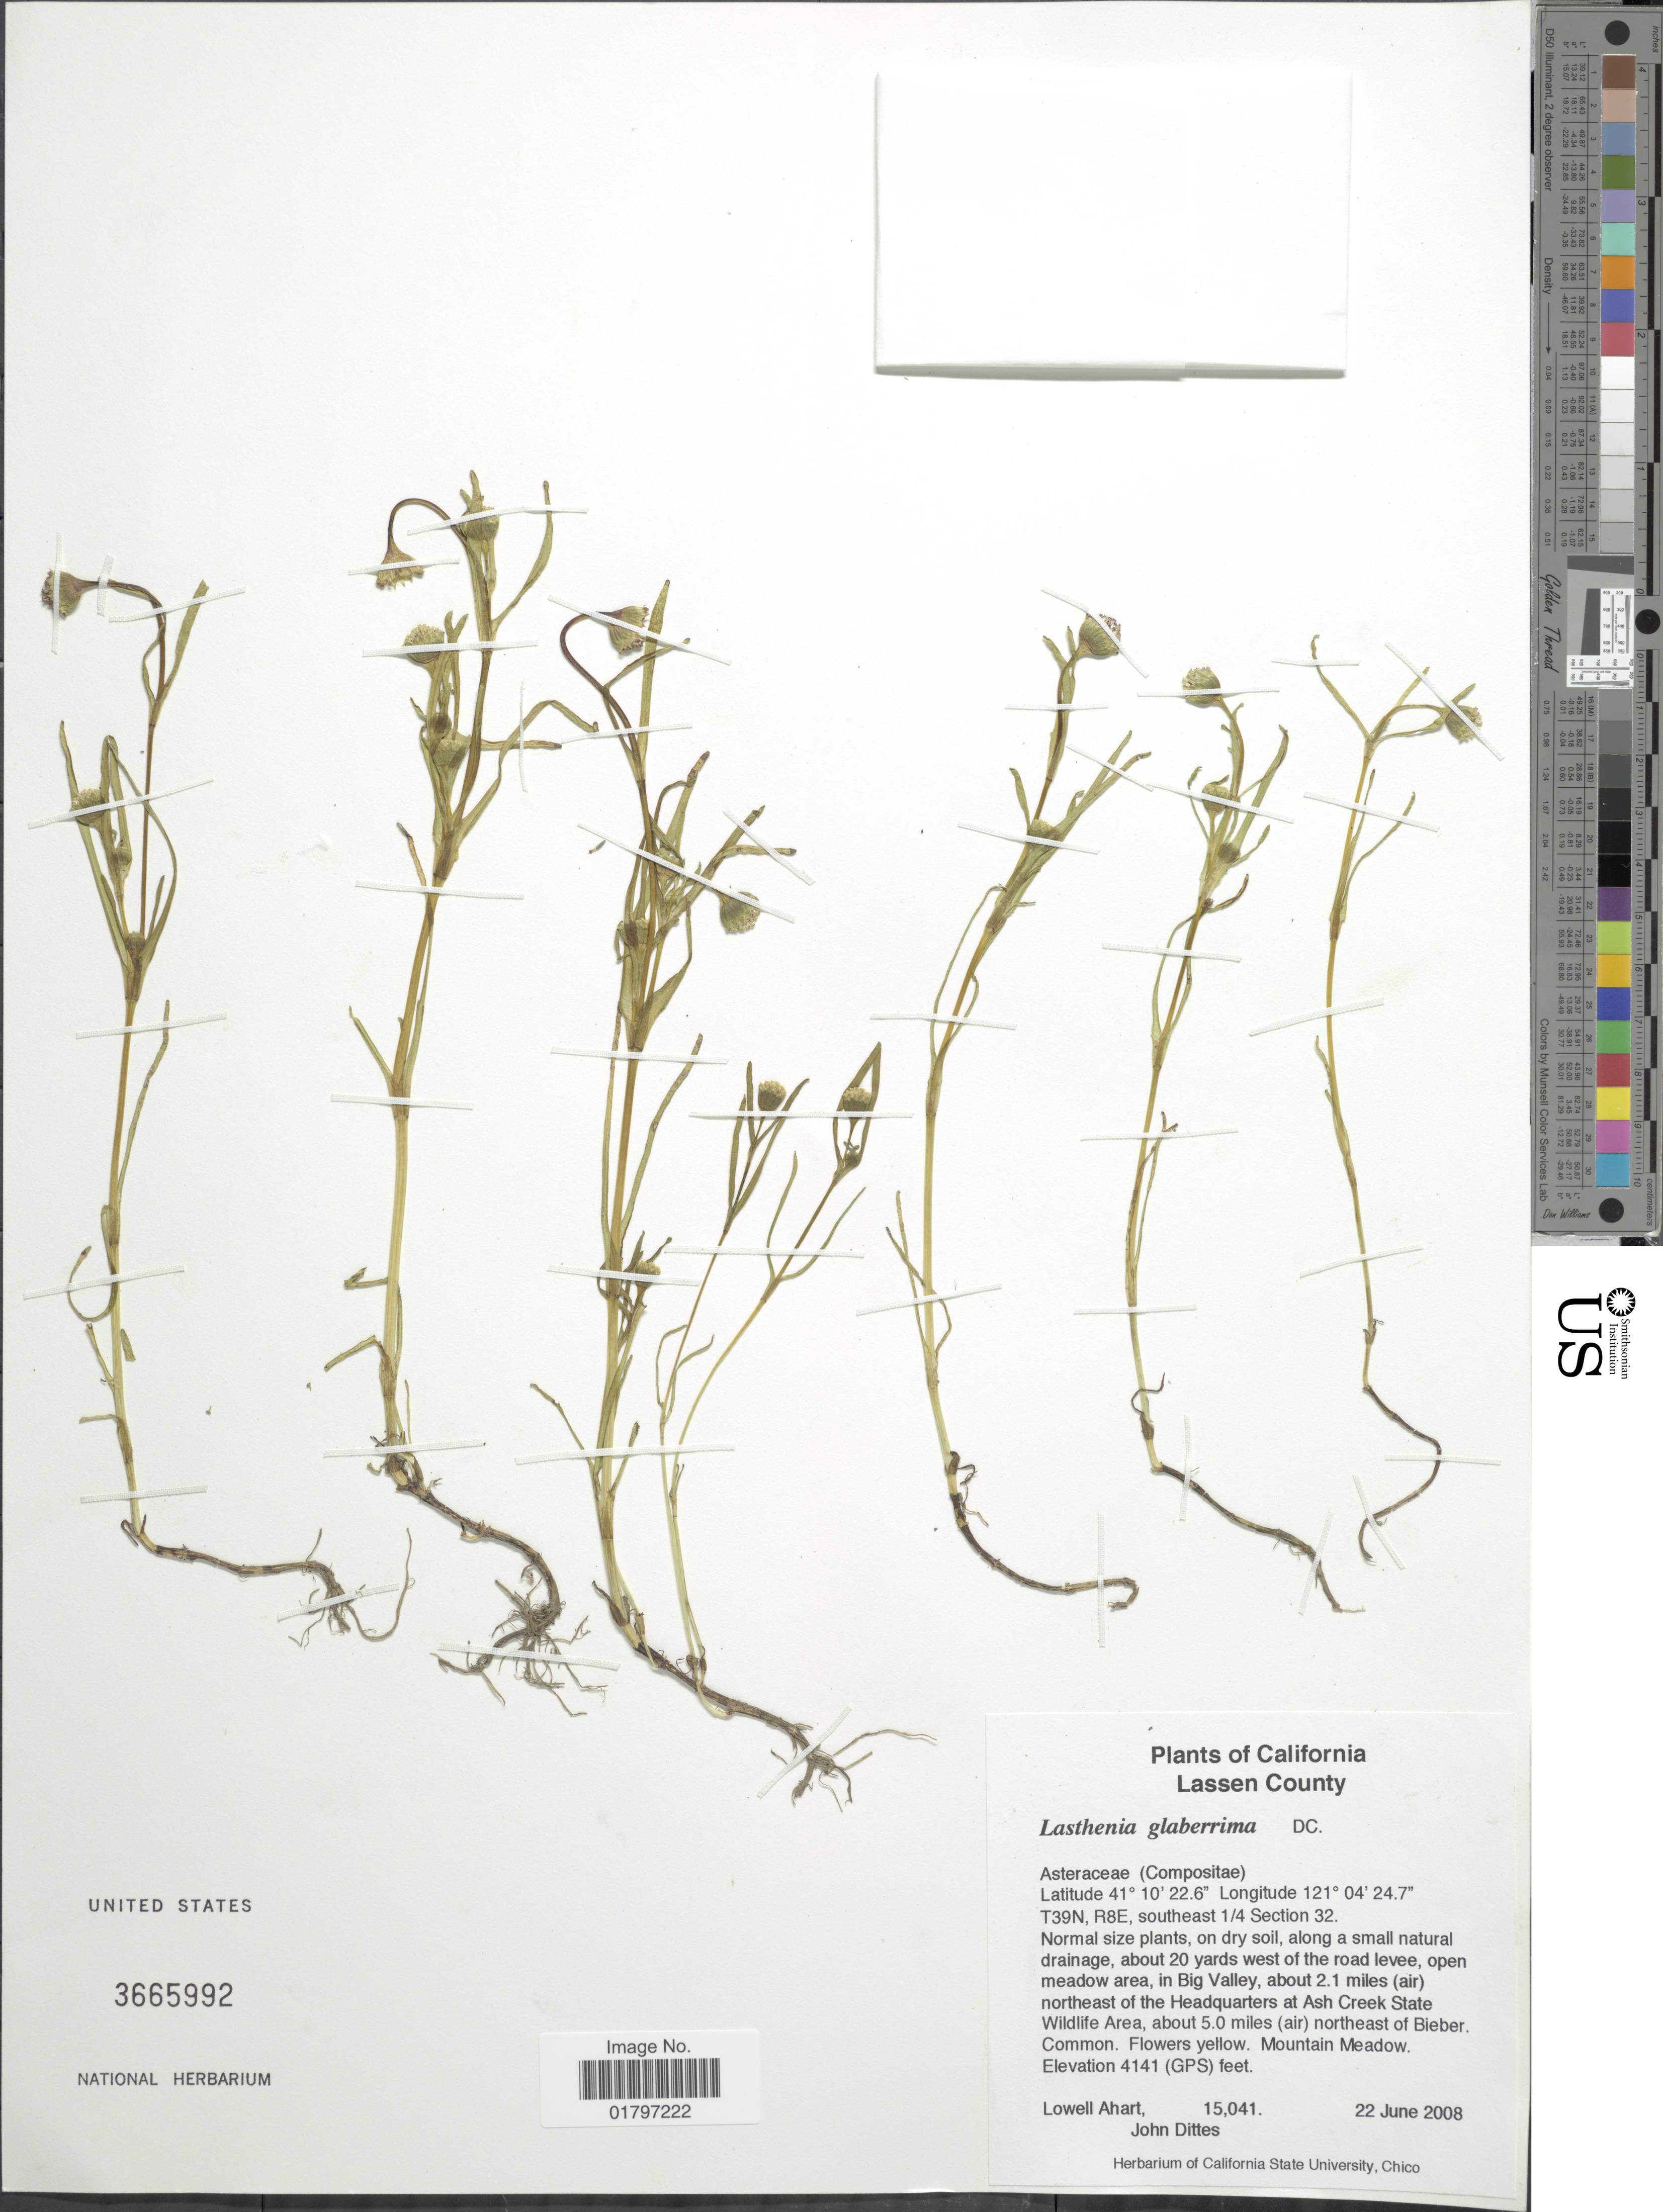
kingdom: Plantae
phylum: Tracheophyta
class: Magnoliopsida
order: Asterales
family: Asteraceae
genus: Lasthenia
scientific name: Lasthenia glaberrima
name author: DC.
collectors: L. Ahart & J. Dittes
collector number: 15041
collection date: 2008-06-22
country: United States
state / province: California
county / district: Lassen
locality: Lassen County. T39N, R8E, southeast 1/4 Section 32. About 20 yards west of the road levee, open meadow area, in Big Valley, about 2.1 miles (air) northeast of the Headquarters at Ash Creek State Wildlife Area, about 5.0 miles (air) northeast of Bieber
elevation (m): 1262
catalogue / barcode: US 3665992